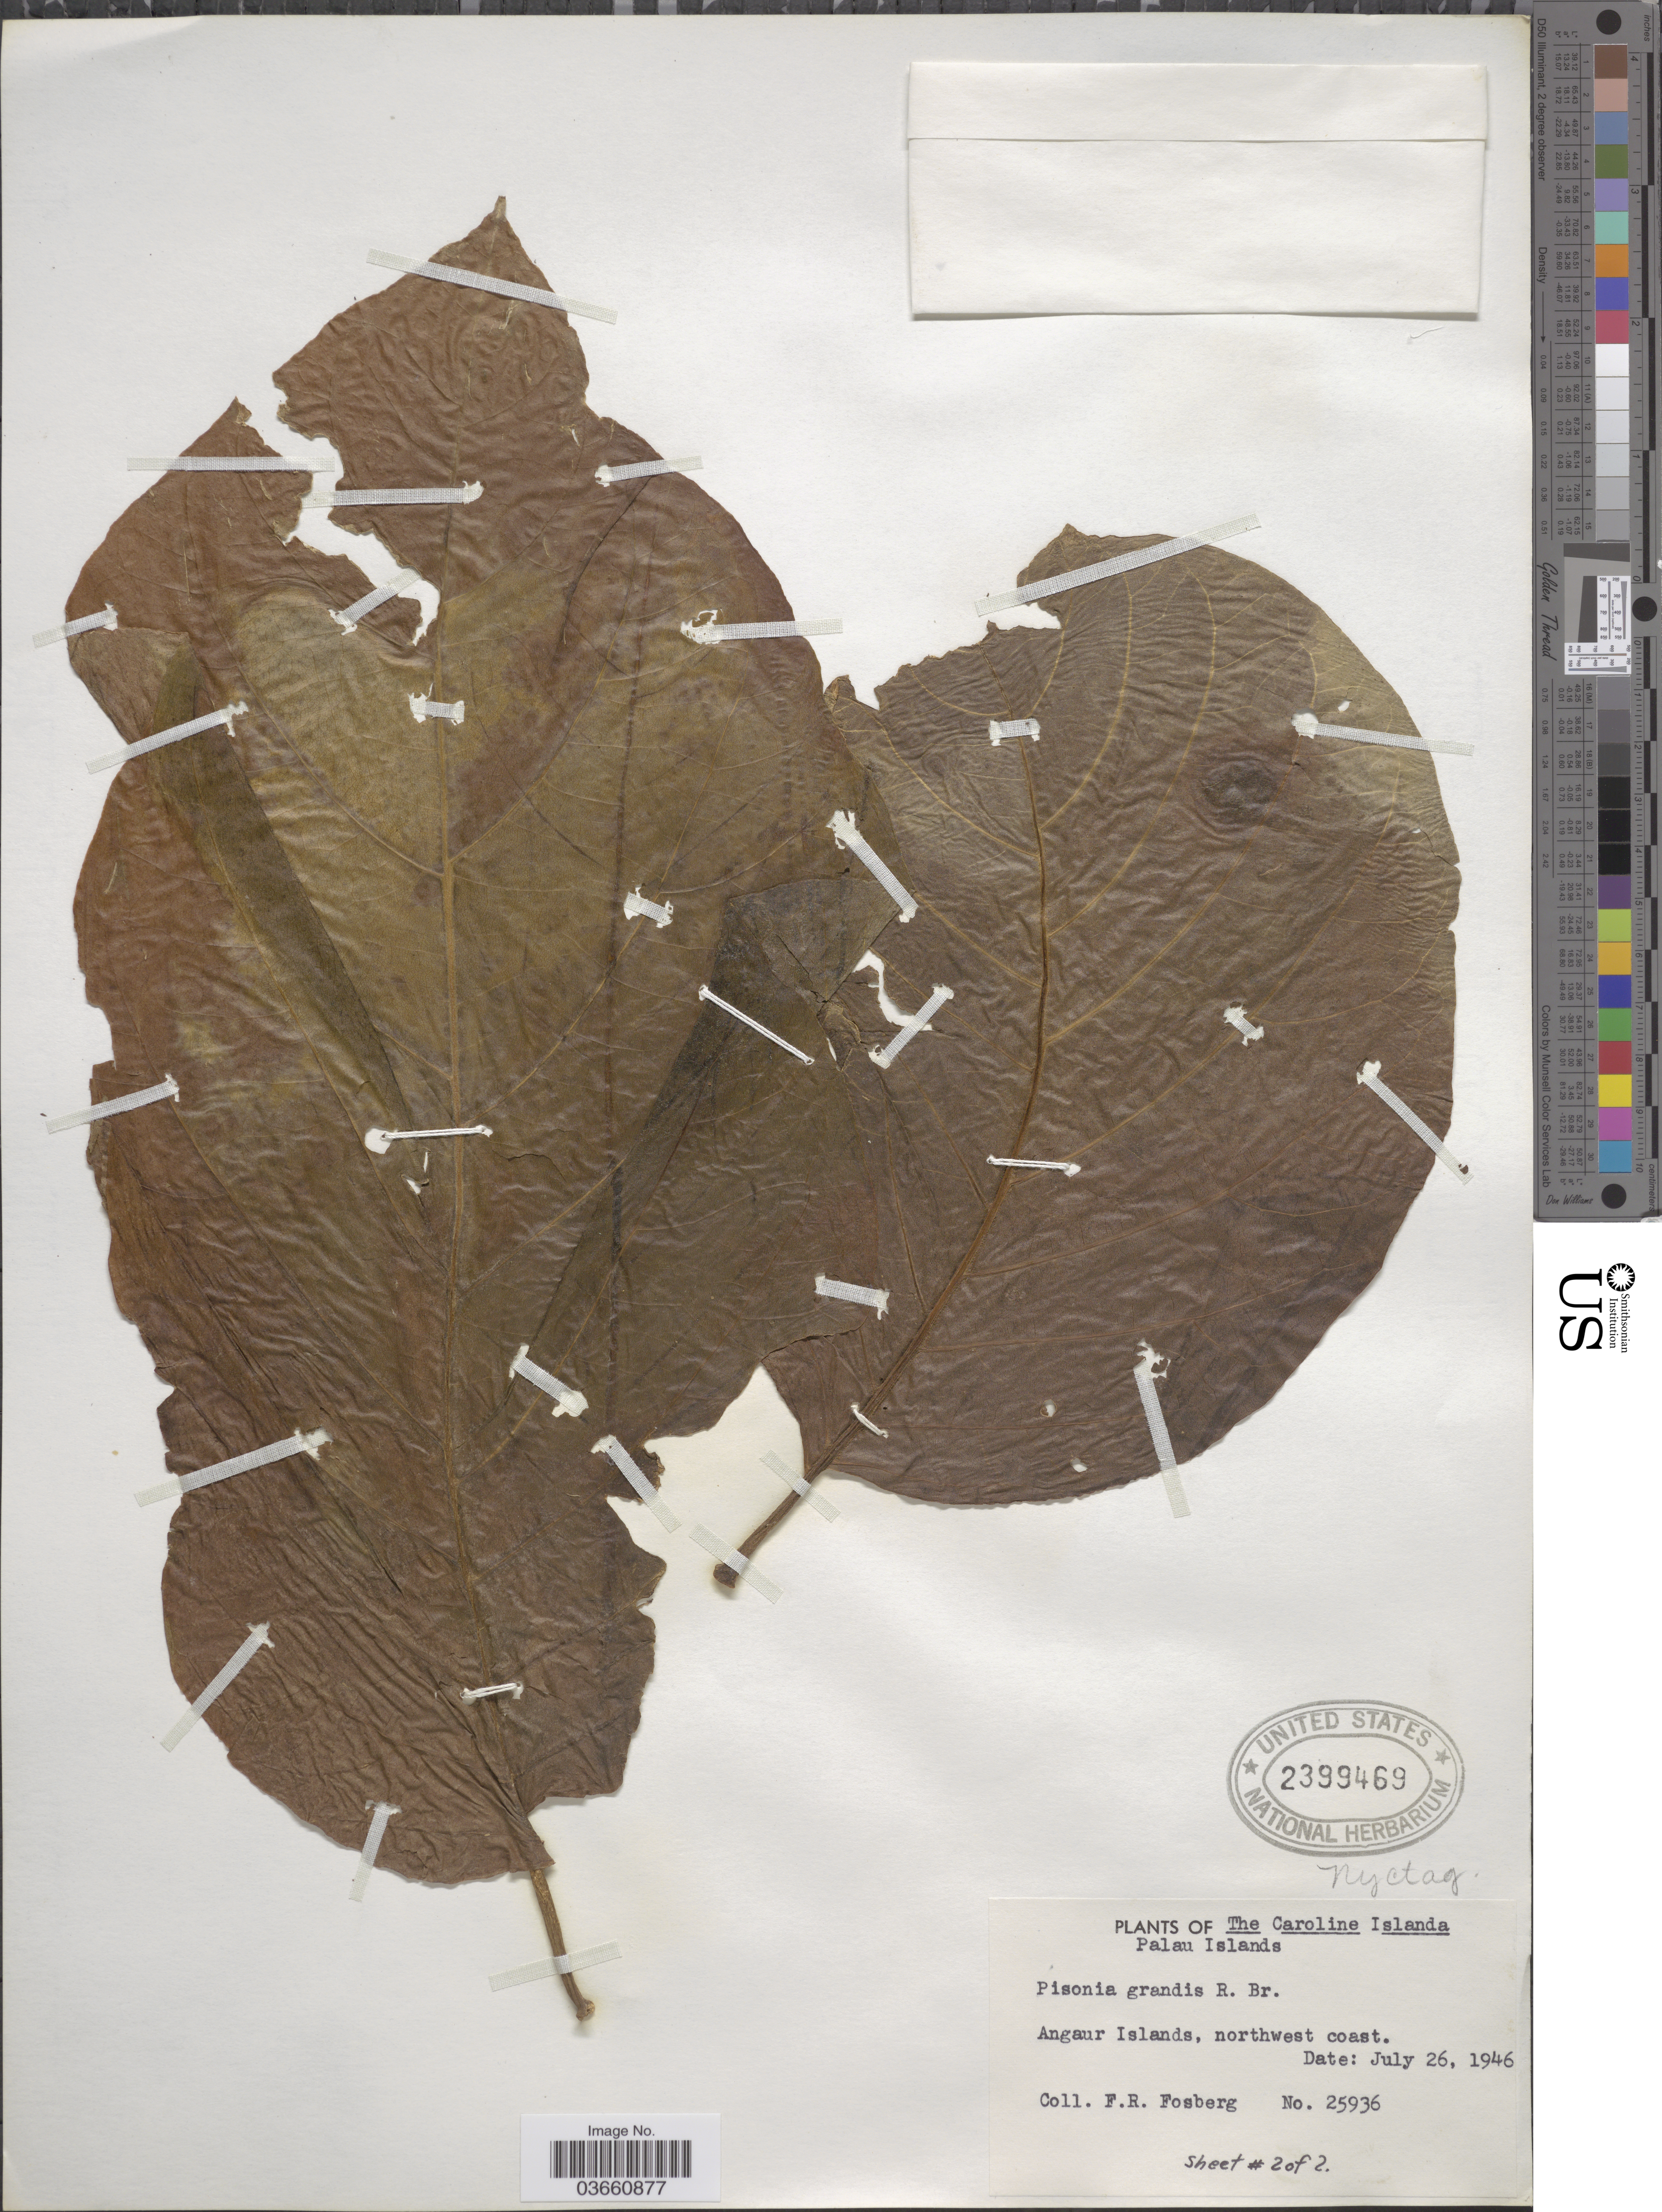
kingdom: Plantae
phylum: Tracheophyta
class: Magnoliopsida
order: Caryophyllales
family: Nyctaginaceae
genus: Pisonia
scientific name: Pisonia grandis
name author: R. Br.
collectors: F. R. Fosberg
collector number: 25936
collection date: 1946-07-26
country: Palau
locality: Caroline Islanda. Palau Islands. Angaur Islands, northwest coast.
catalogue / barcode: US 2399469